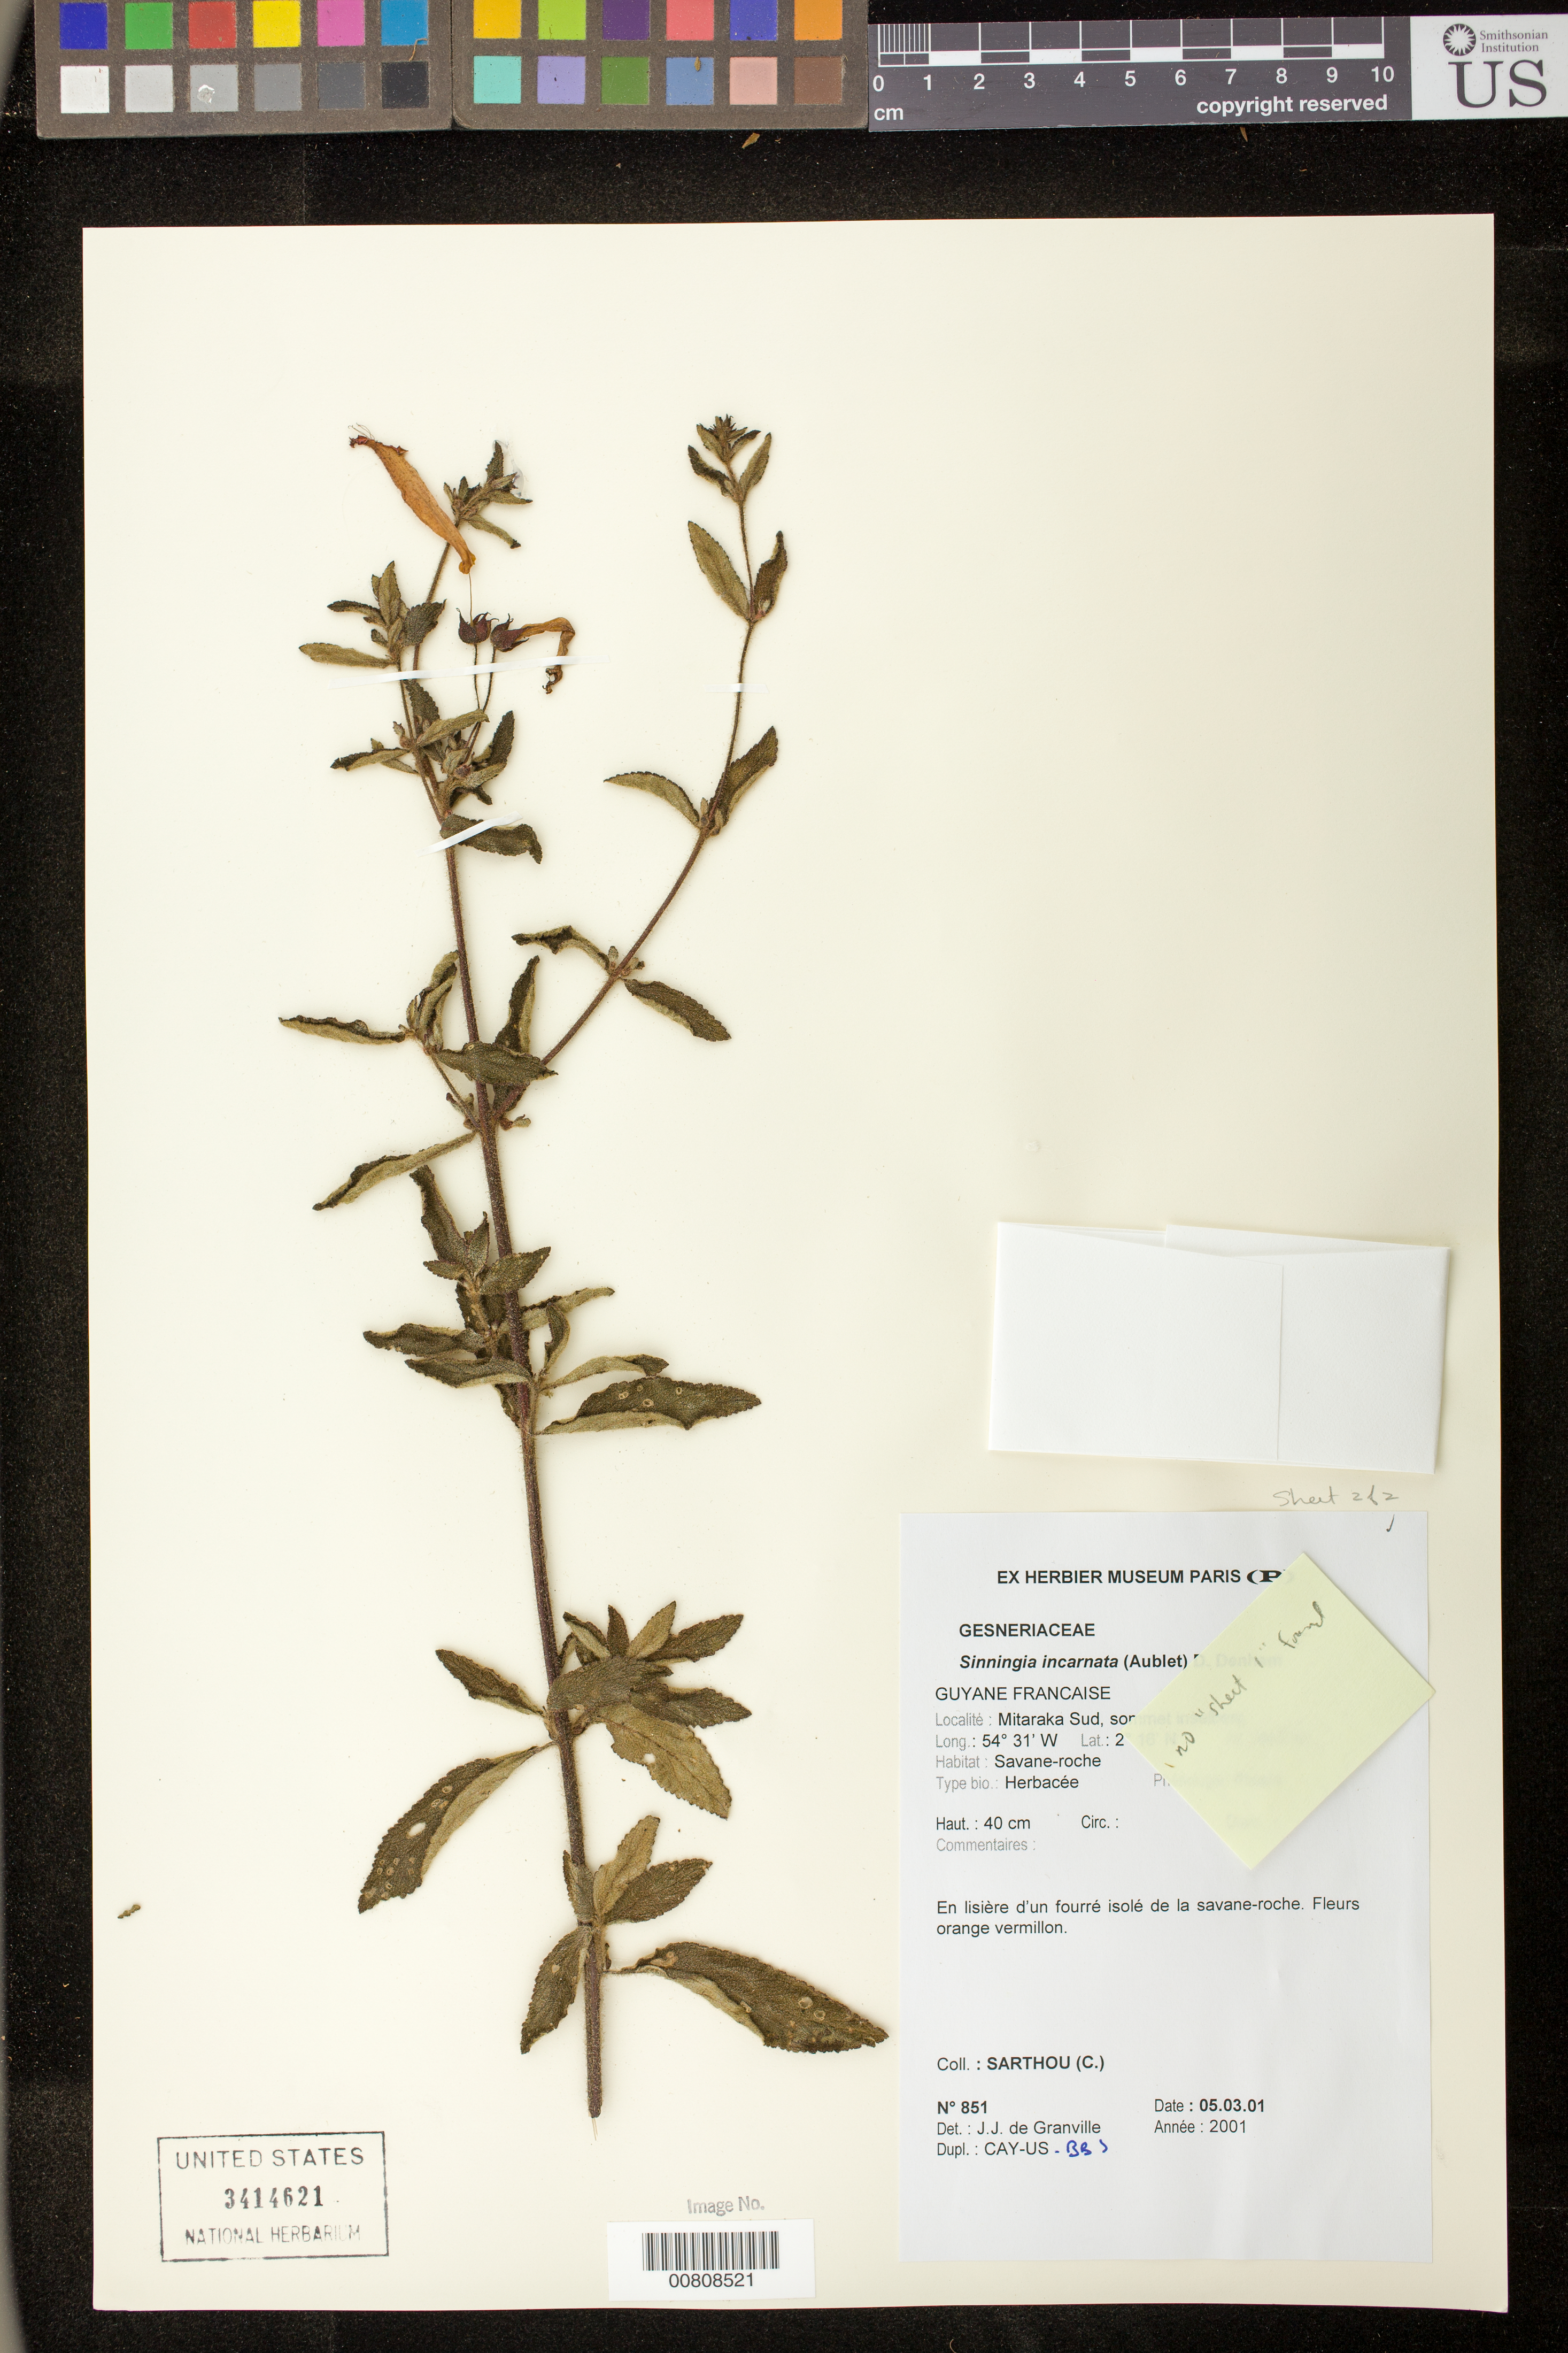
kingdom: Plantae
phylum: Tracheophyta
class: Magnoliopsida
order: Lamiales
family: Gesneriaceae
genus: Sinningia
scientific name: Sinningia incarnata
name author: (Aubl.) D.L. Denham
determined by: Granville, J. J. de, (CAY), Institut de Recherche pour le Developpement (IRD) (FRENCH GUIANA)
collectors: C. Sarthou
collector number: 851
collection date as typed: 05 Mar 2001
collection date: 2001-03-05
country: French Guiana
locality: Mitaraka Sud, sommet inselberg.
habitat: Savane-roche.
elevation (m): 660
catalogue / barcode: US 3414621